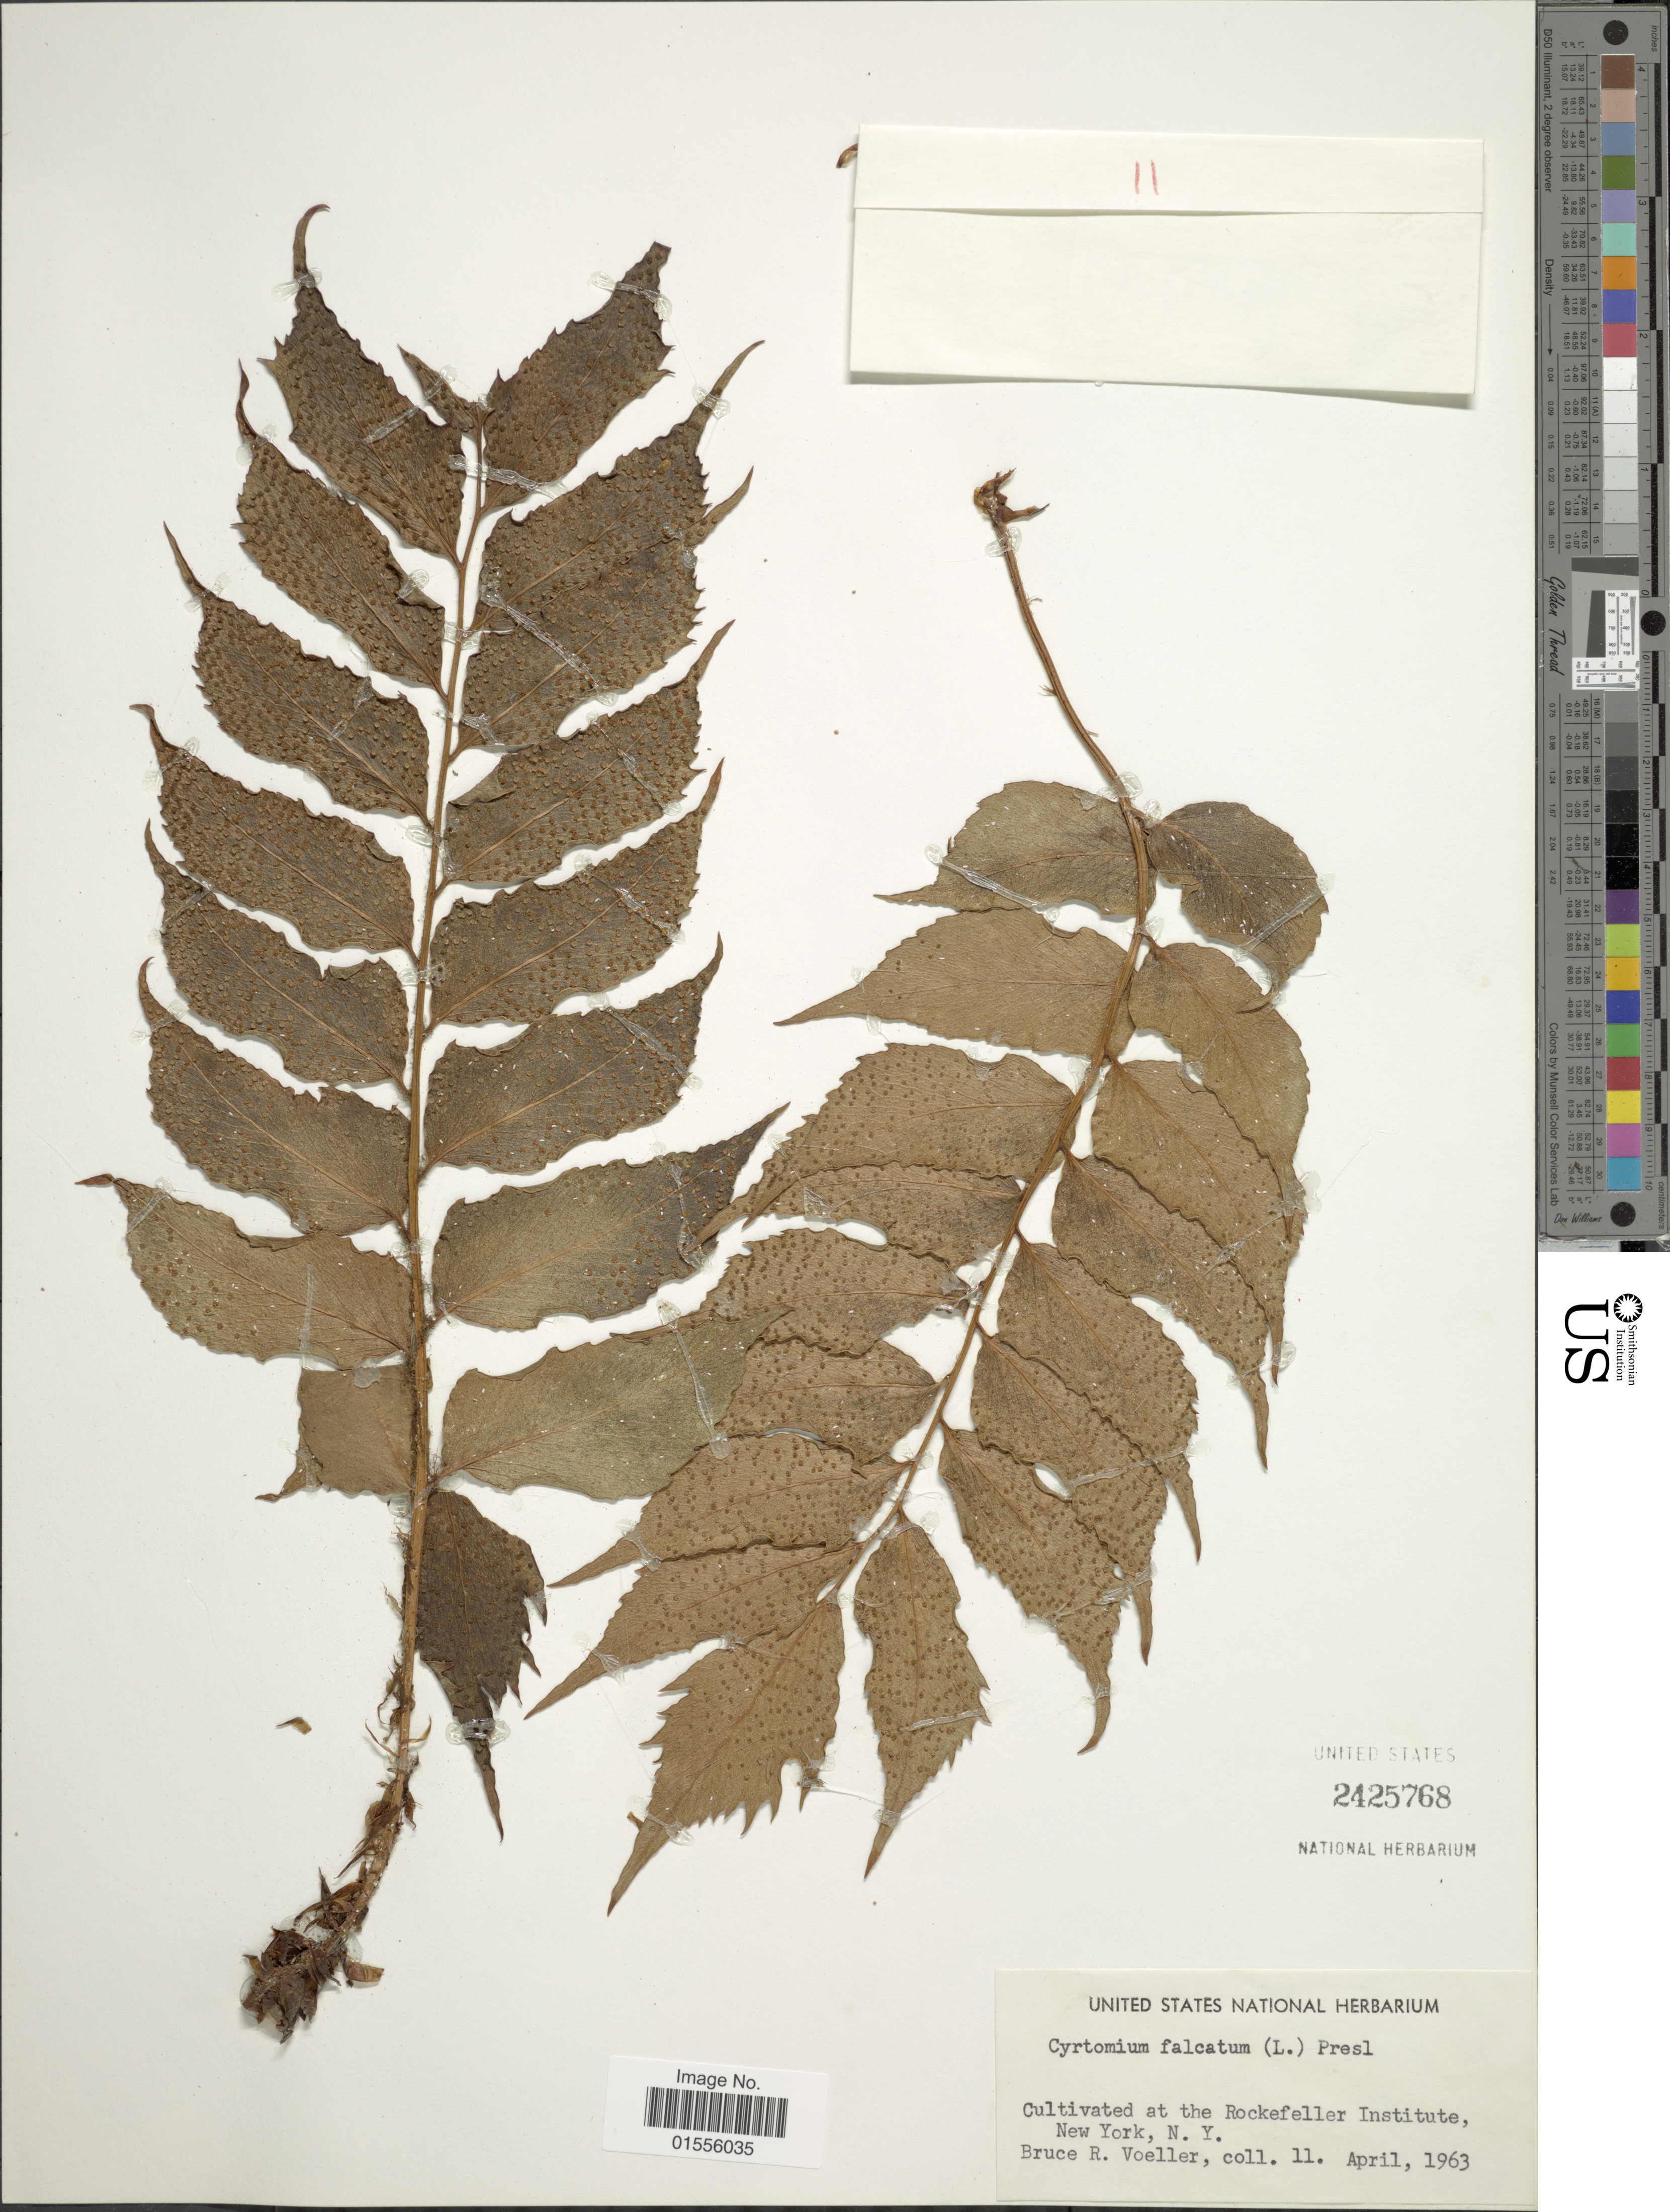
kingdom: Plantae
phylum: Tracheophyta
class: Polypodiopsida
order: Polypodiales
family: Dryopteridaceae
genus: Cyrtomium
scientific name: Cyrtomium falcatum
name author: (L. f.) C. Presl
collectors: B. Voeller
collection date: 1963-04-11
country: United States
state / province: New York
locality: Cutivated at the Rockefeller Institute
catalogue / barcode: US 2425768